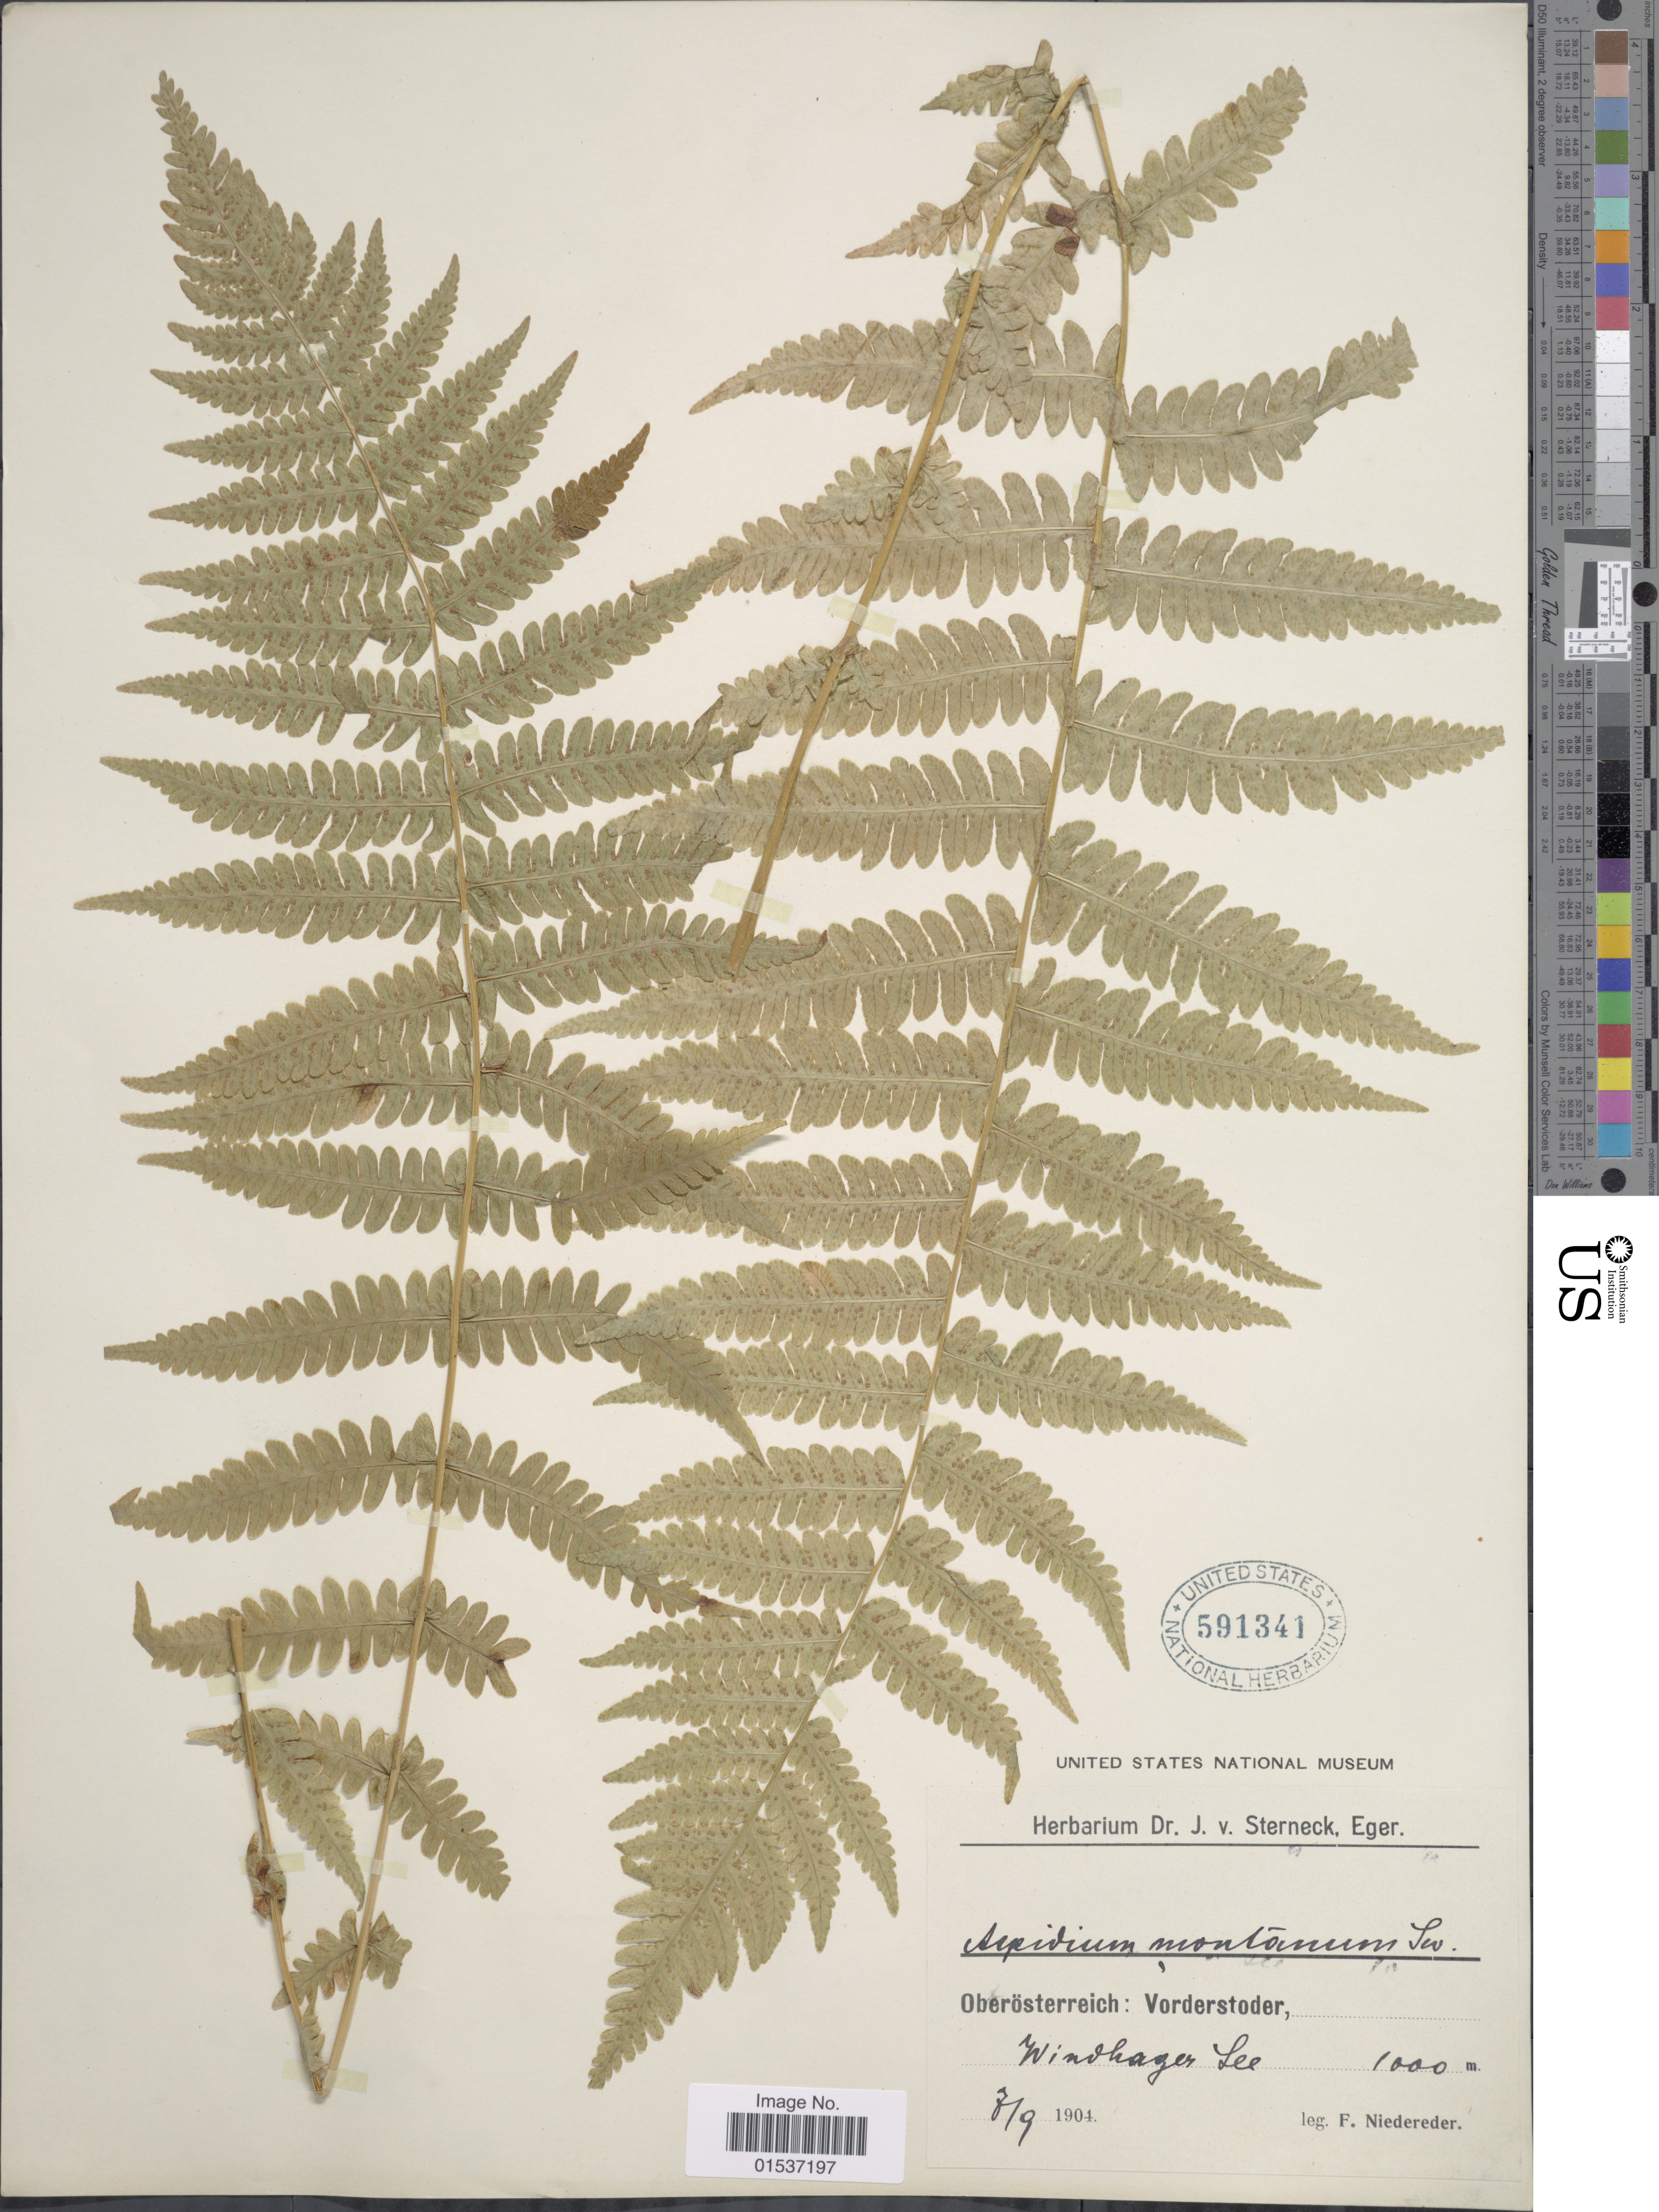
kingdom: Plantae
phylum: Tracheophyta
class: Polypodiopsida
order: Polypodiales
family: Thelypteridaceae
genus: Oreopteris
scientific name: Oreopteris limbosperma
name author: (All.) K. Iwats.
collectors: F. Niedereder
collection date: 1904-09-07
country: Austria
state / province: Oberosterreich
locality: Oberosterreich: Vorderstoder, Windhagen See.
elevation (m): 1000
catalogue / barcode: US 591341